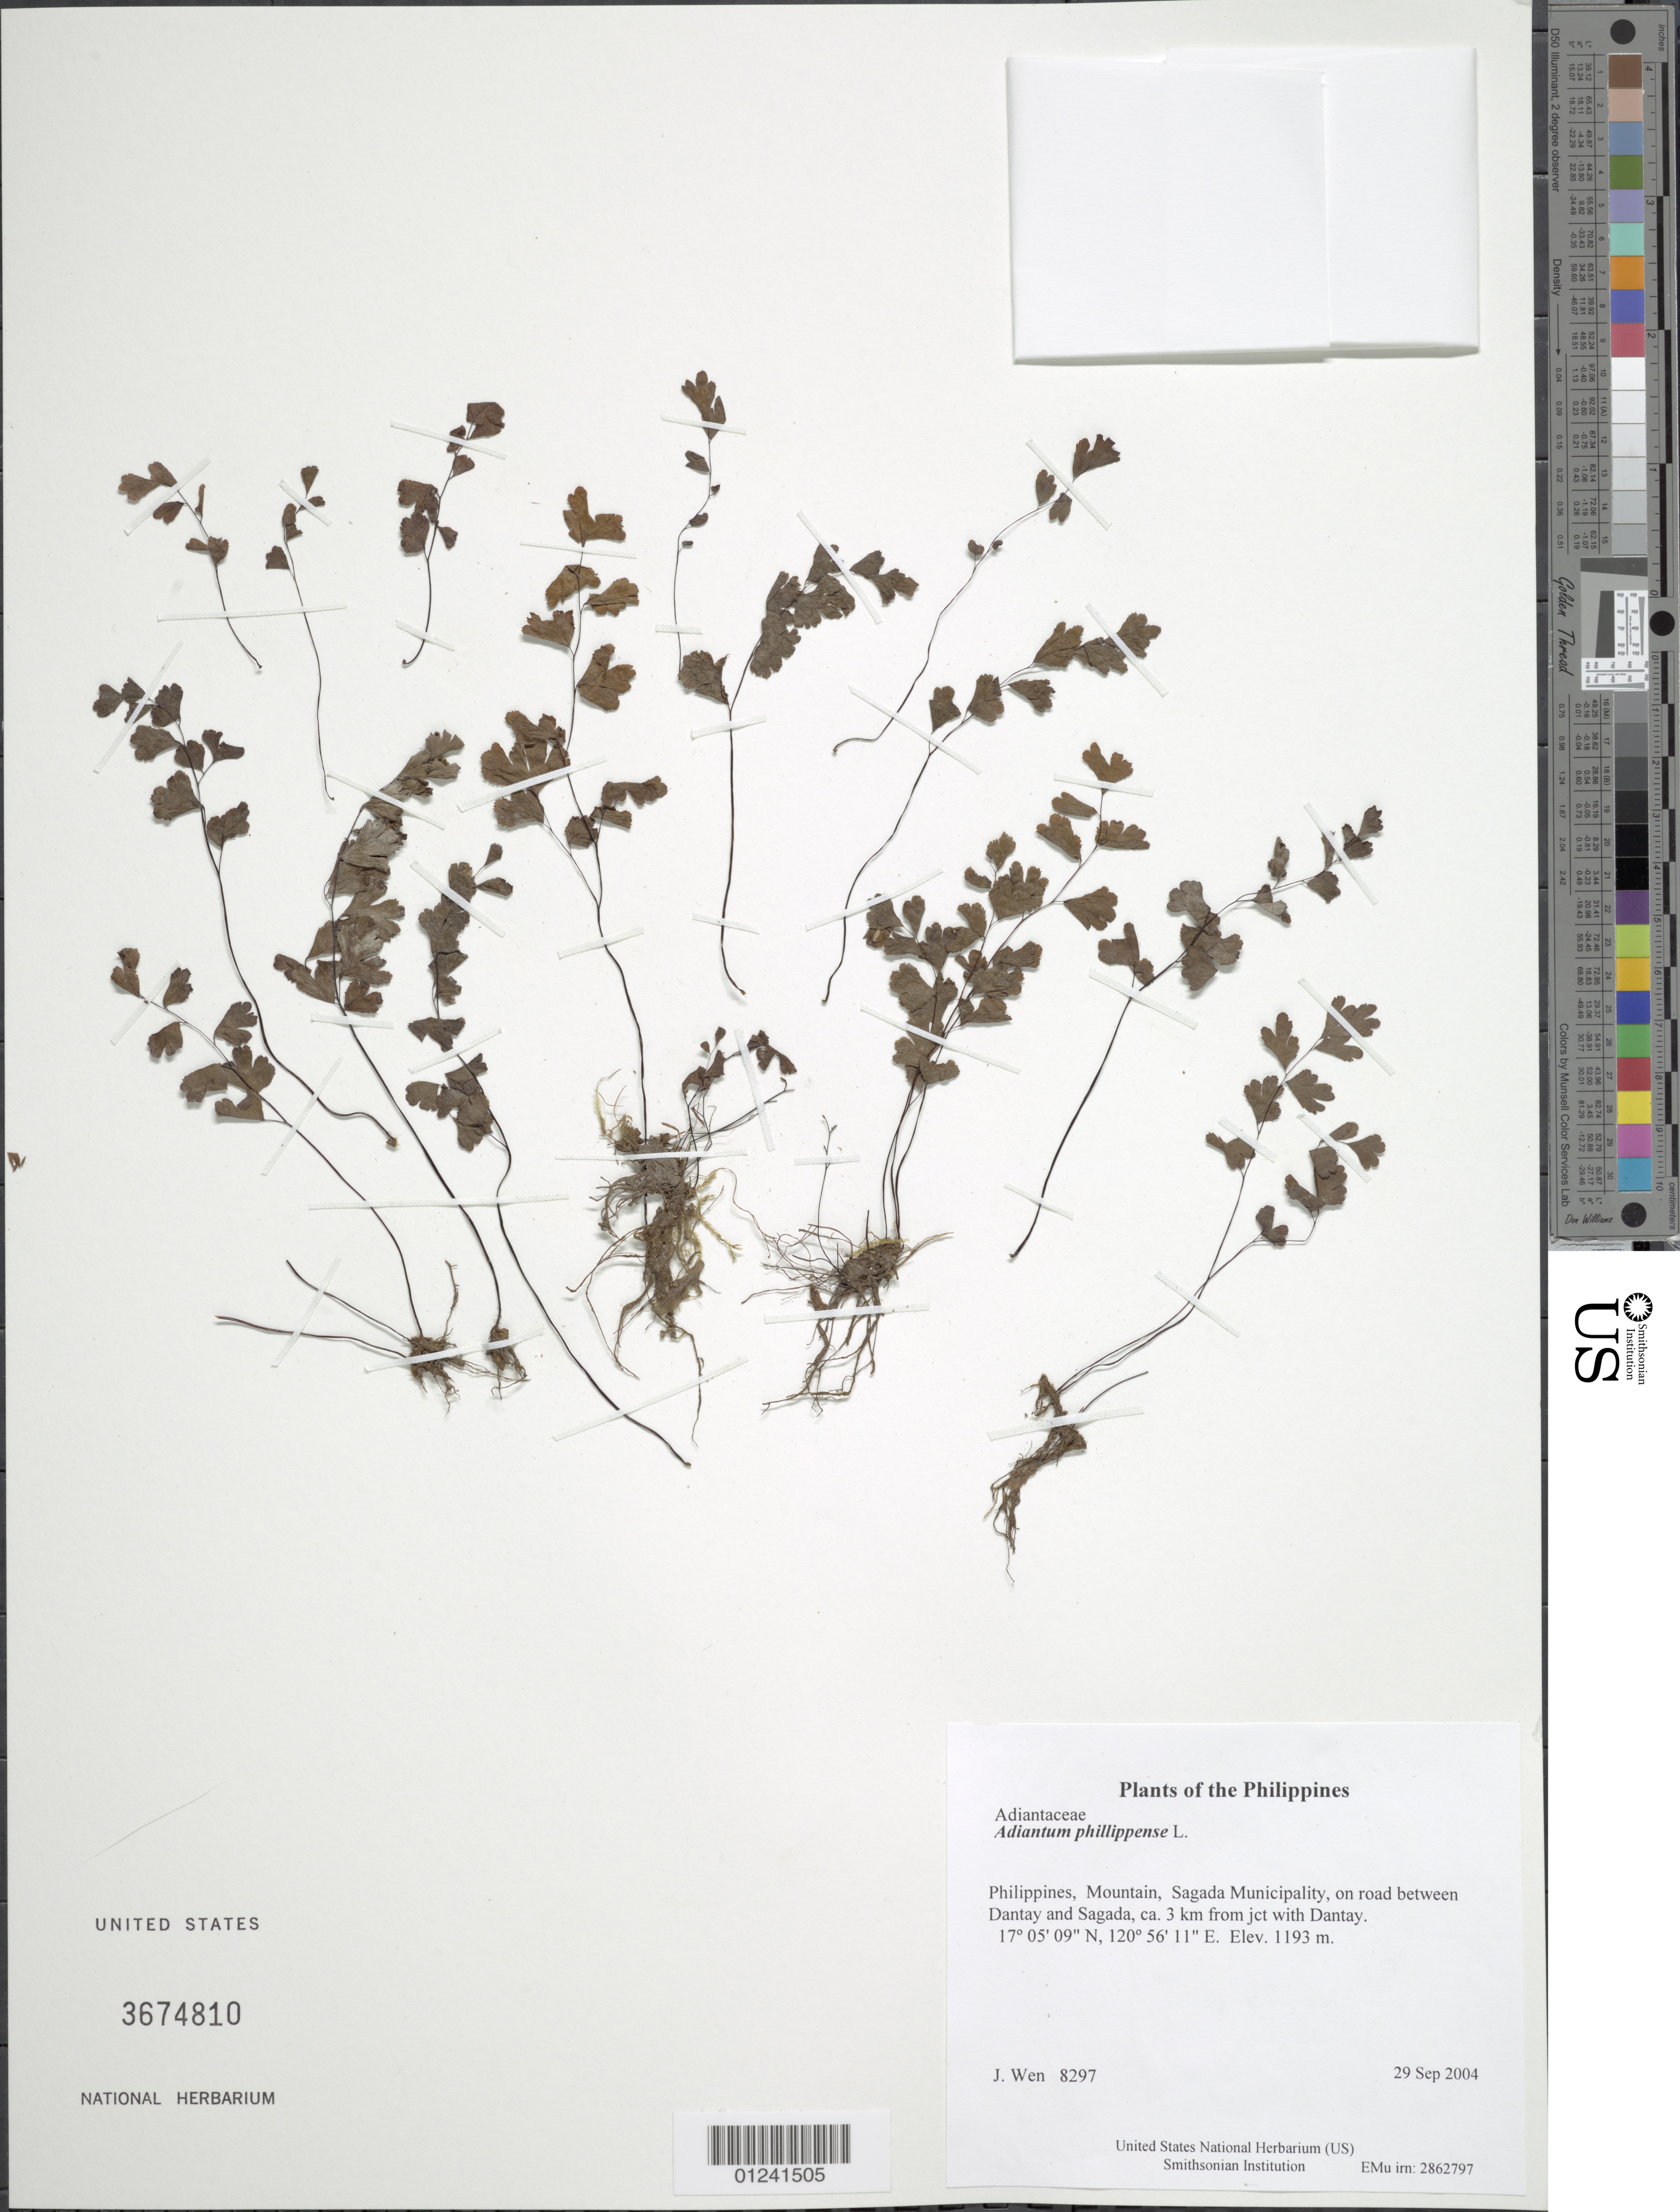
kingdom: Plantae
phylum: Tracheophyta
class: Polypodiopsida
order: Polypodiales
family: Pteridaceae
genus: Adiantum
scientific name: Adiantum philippense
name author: L.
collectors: J. Wen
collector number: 8297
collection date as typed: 29 Sep 2004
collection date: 2004-09-29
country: Philippines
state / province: Cordillera (Administrative Region)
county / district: Mountain province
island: Luzon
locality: Sagada Municipality, on road between Dantay and Sagada, ca. 3 km from jct with Dantay.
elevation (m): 1193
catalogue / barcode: US 3674810